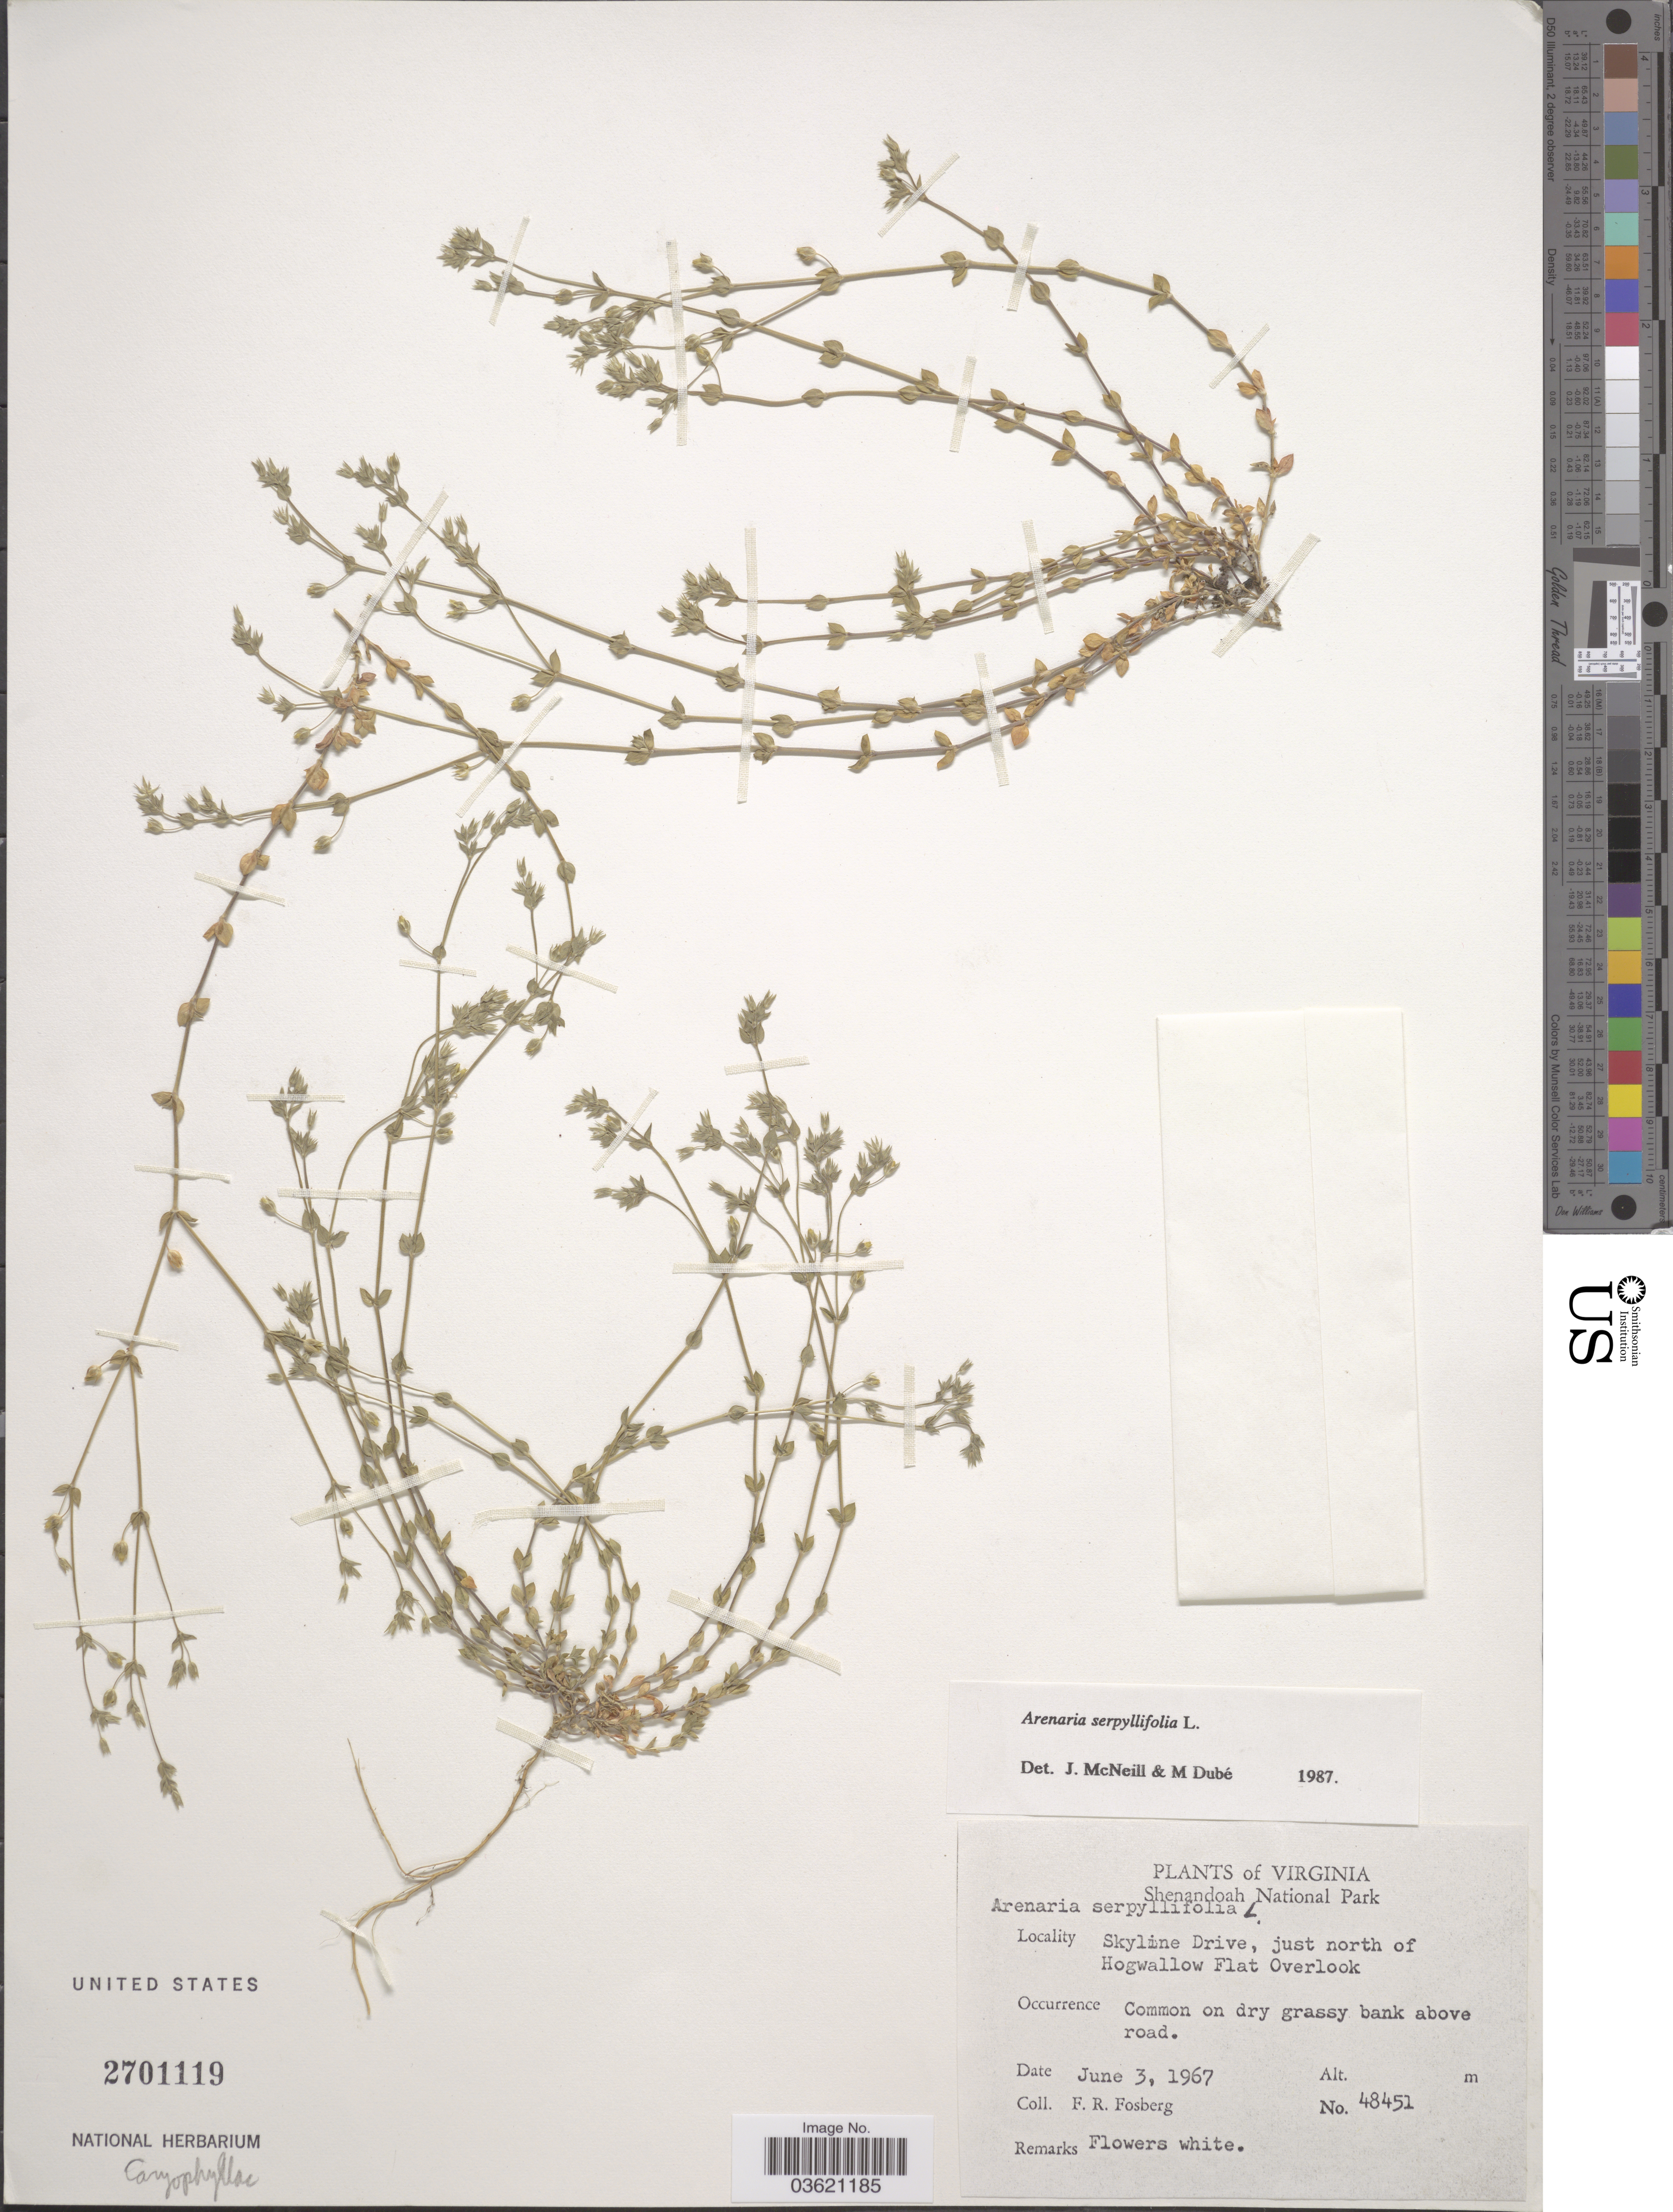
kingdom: Plantae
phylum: Tracheophyta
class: Magnoliopsida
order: Caryophyllales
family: Caryophyllaceae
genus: Arenaria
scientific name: Arenaria serpyllifolia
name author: L.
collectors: F. R. Fosberg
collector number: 48451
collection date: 1967-06-03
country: United States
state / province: Virginia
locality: Shenandoah National Park. Skyline Drive, just north of Hogwallow Flat Overlook.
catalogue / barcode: US 2701119